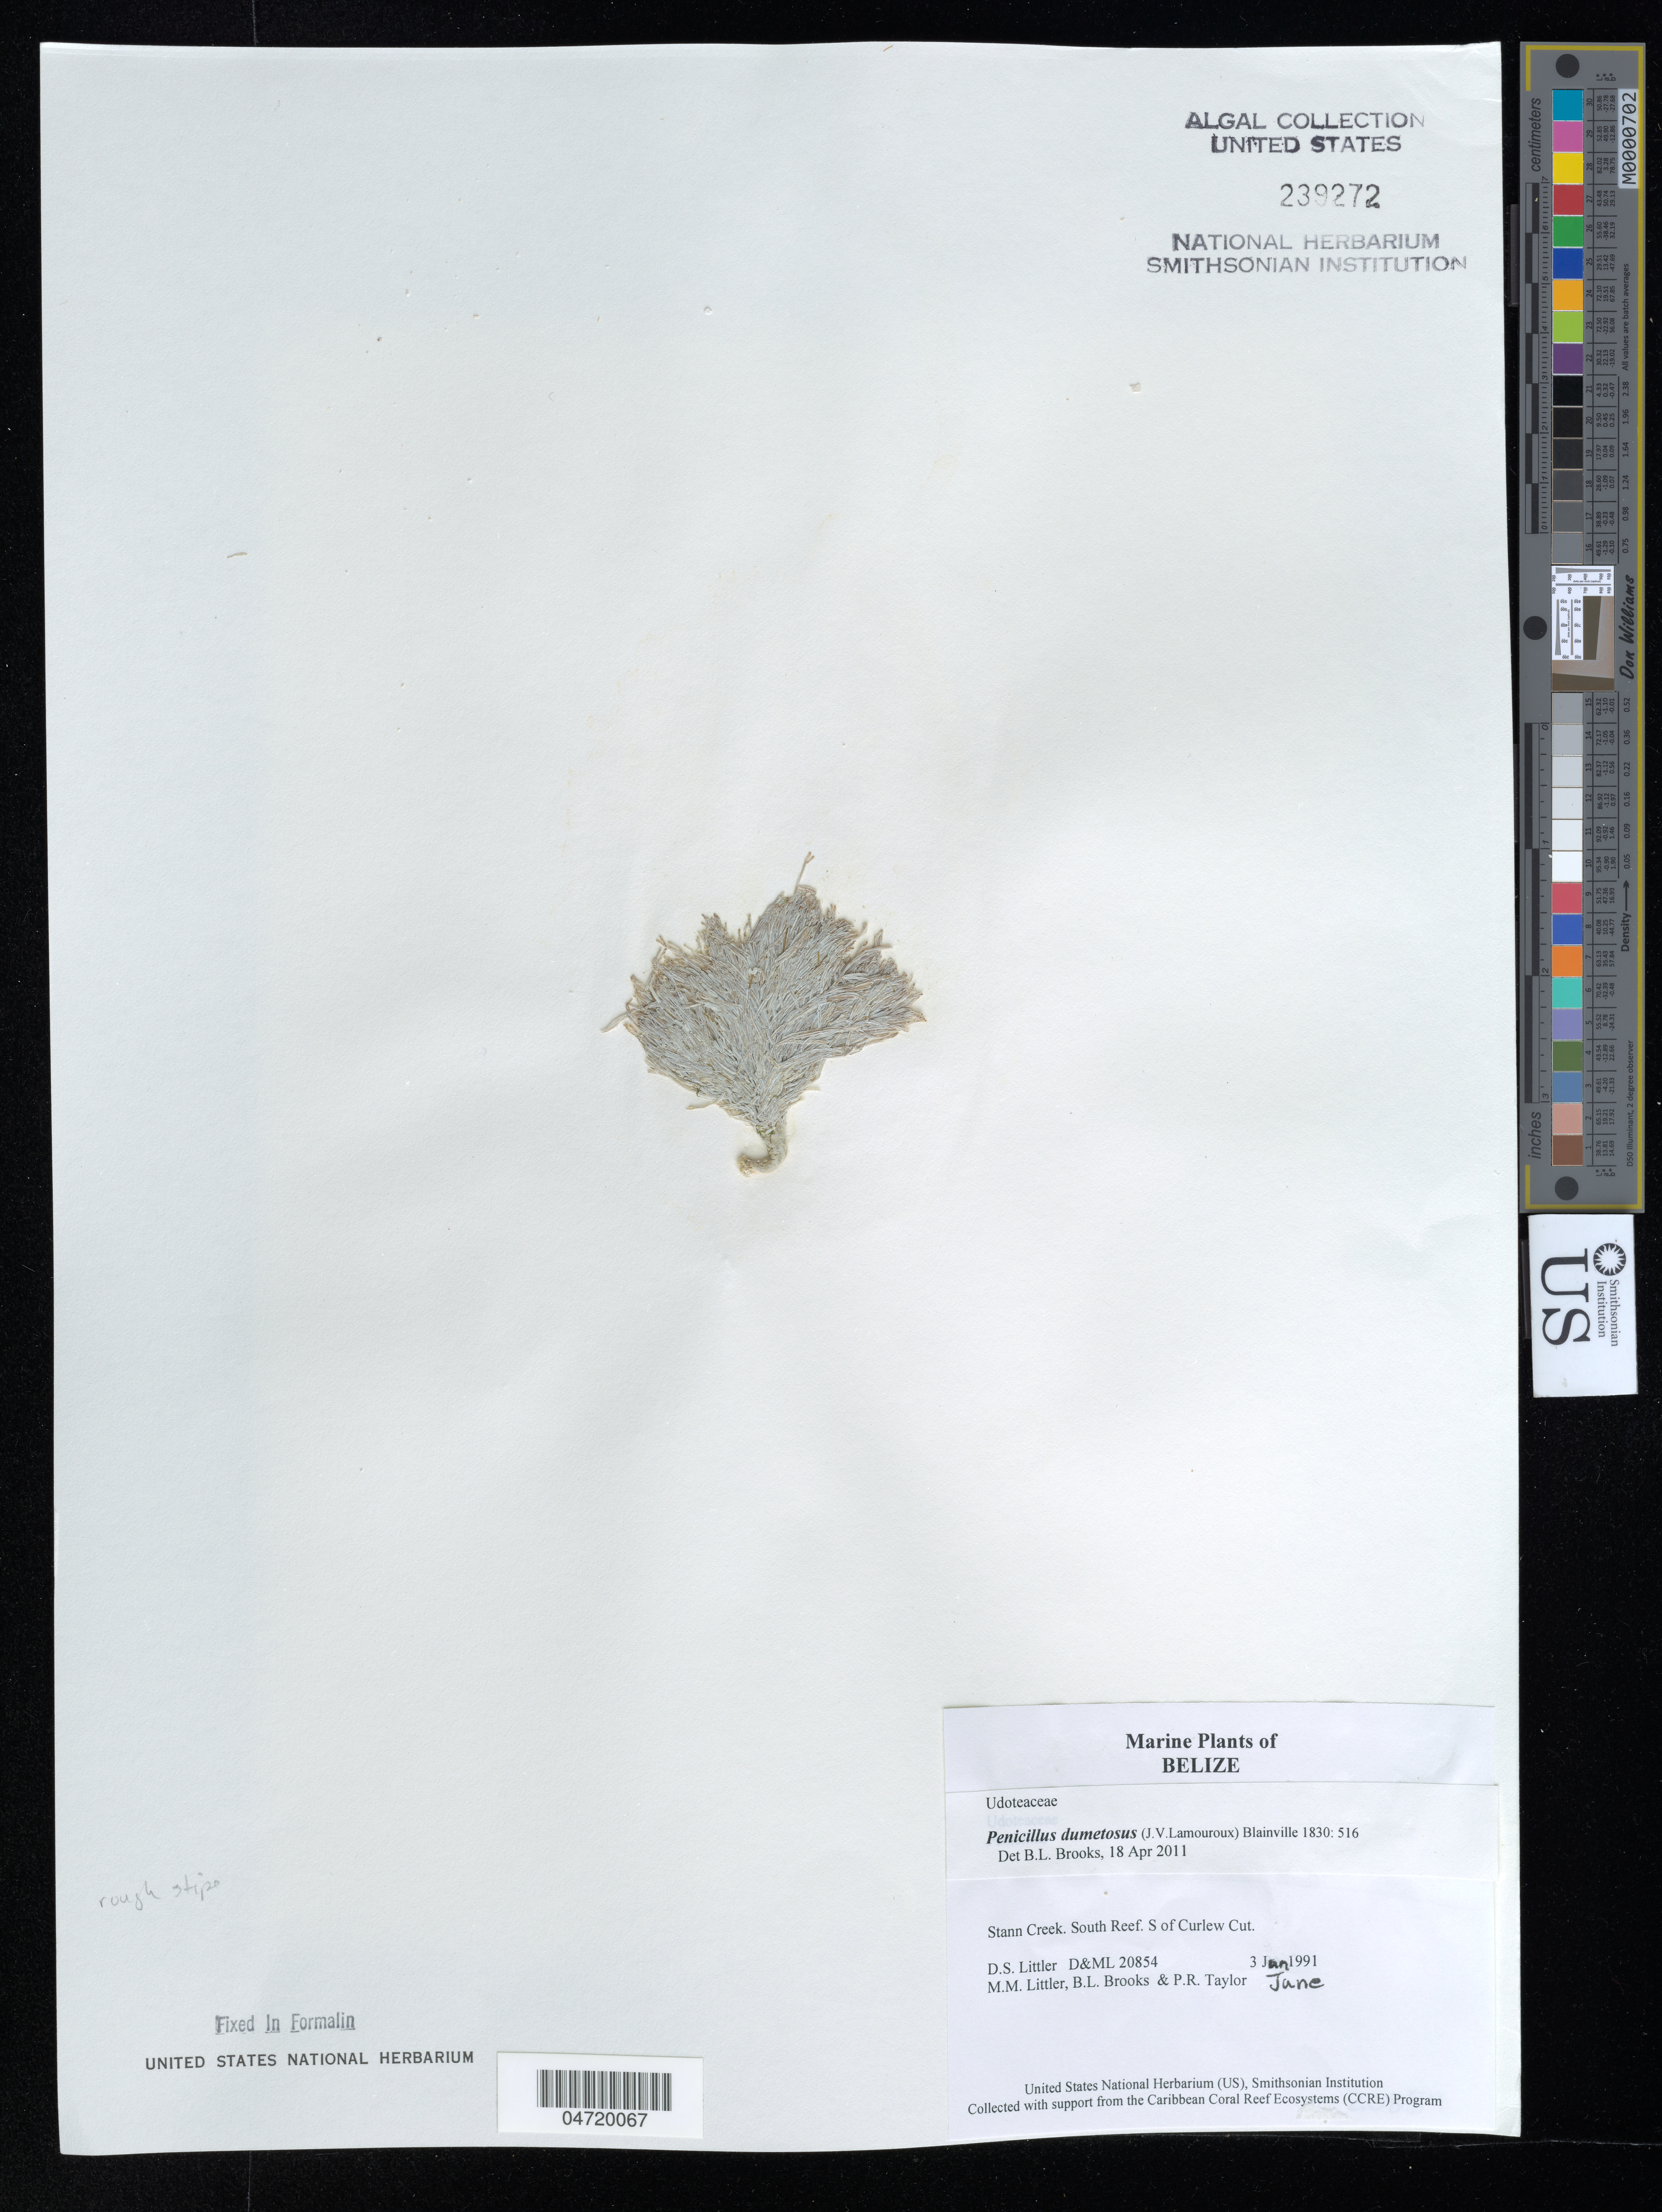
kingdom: Plantae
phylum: Chlorophyta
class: Ulvophyceae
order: Bryopsidales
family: Udoteaceae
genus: Penicillus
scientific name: Penicillus dumetosus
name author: (J.V.Lamouroux) Blainville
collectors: D. S. Littler, M. M. Littler, B. Brooks & P. Taylor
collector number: D&ML 20854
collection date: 1991-06-03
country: Belize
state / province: Stann Creek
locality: South Reef. S of Curlew Cut.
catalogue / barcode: US 239272